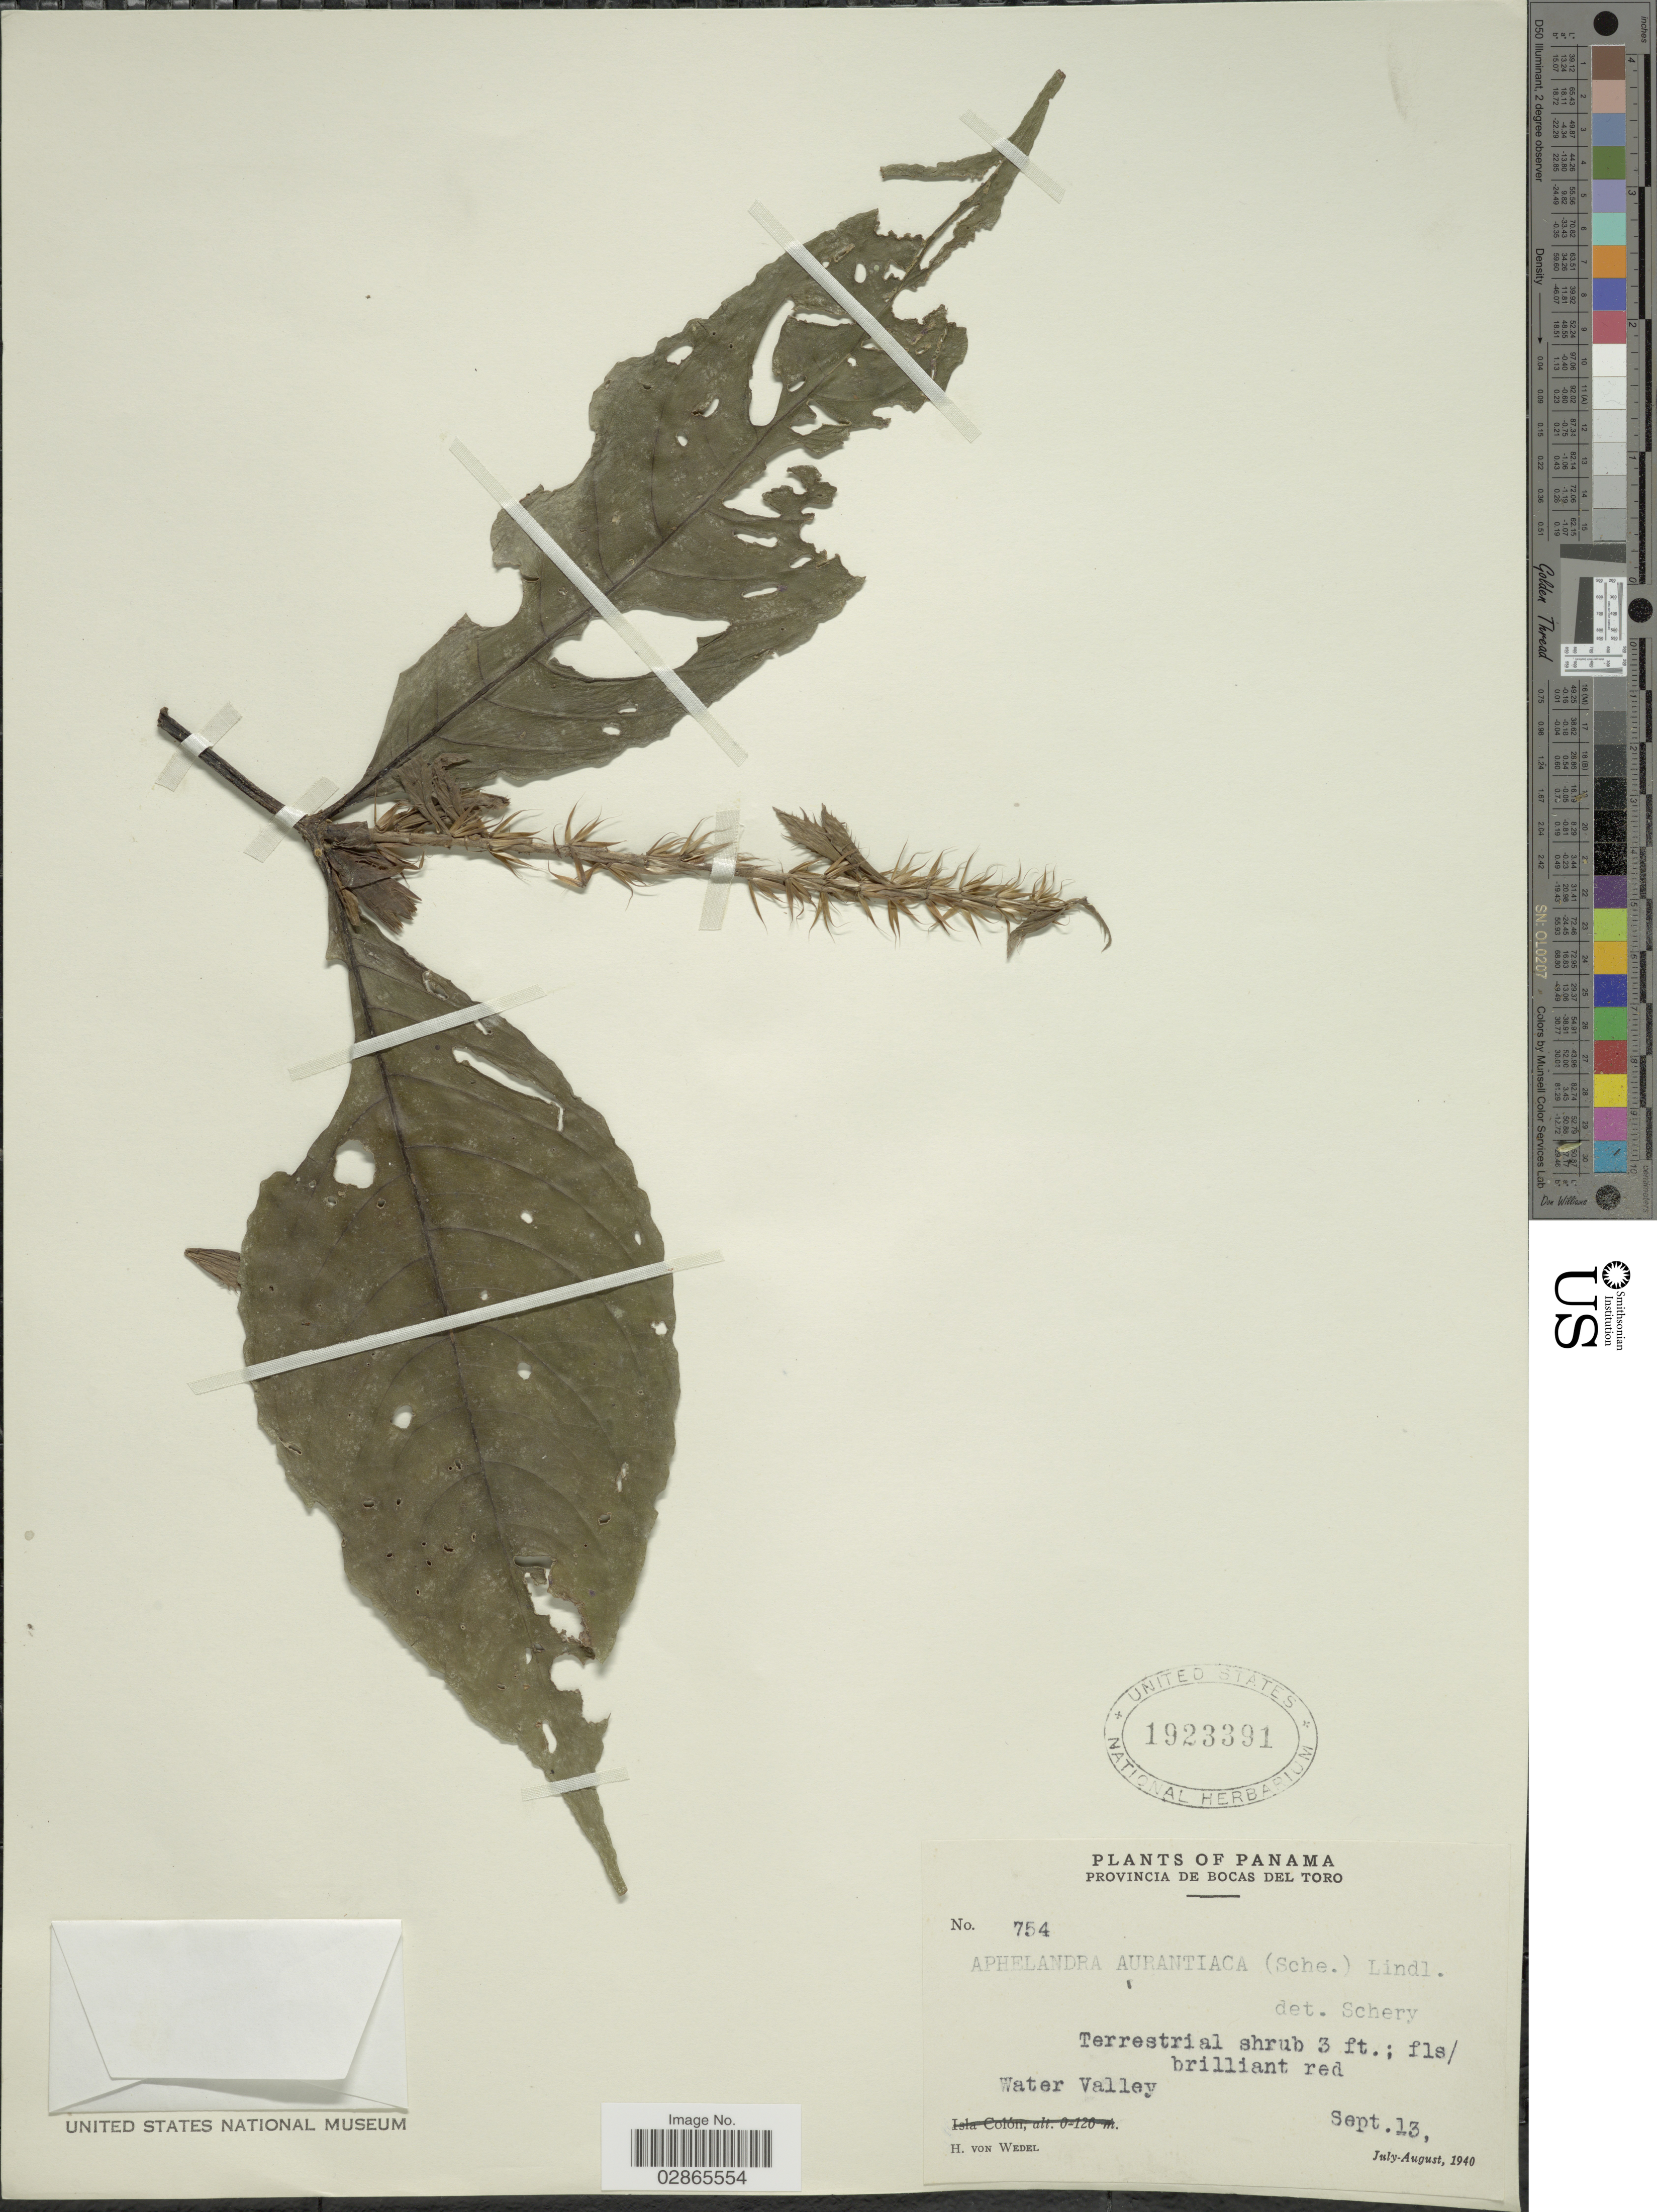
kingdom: Plantae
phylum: Tracheophyta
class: Magnoliopsida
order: Lamiales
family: Acanthaceae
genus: Aphelandra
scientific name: Aphelandra aurantiaca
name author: (Scheidw.) Lindl.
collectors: H. von Wedel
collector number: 754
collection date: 1940-09-13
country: Panama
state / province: Bocas del Toro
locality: Water Valley.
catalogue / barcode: US 1923391